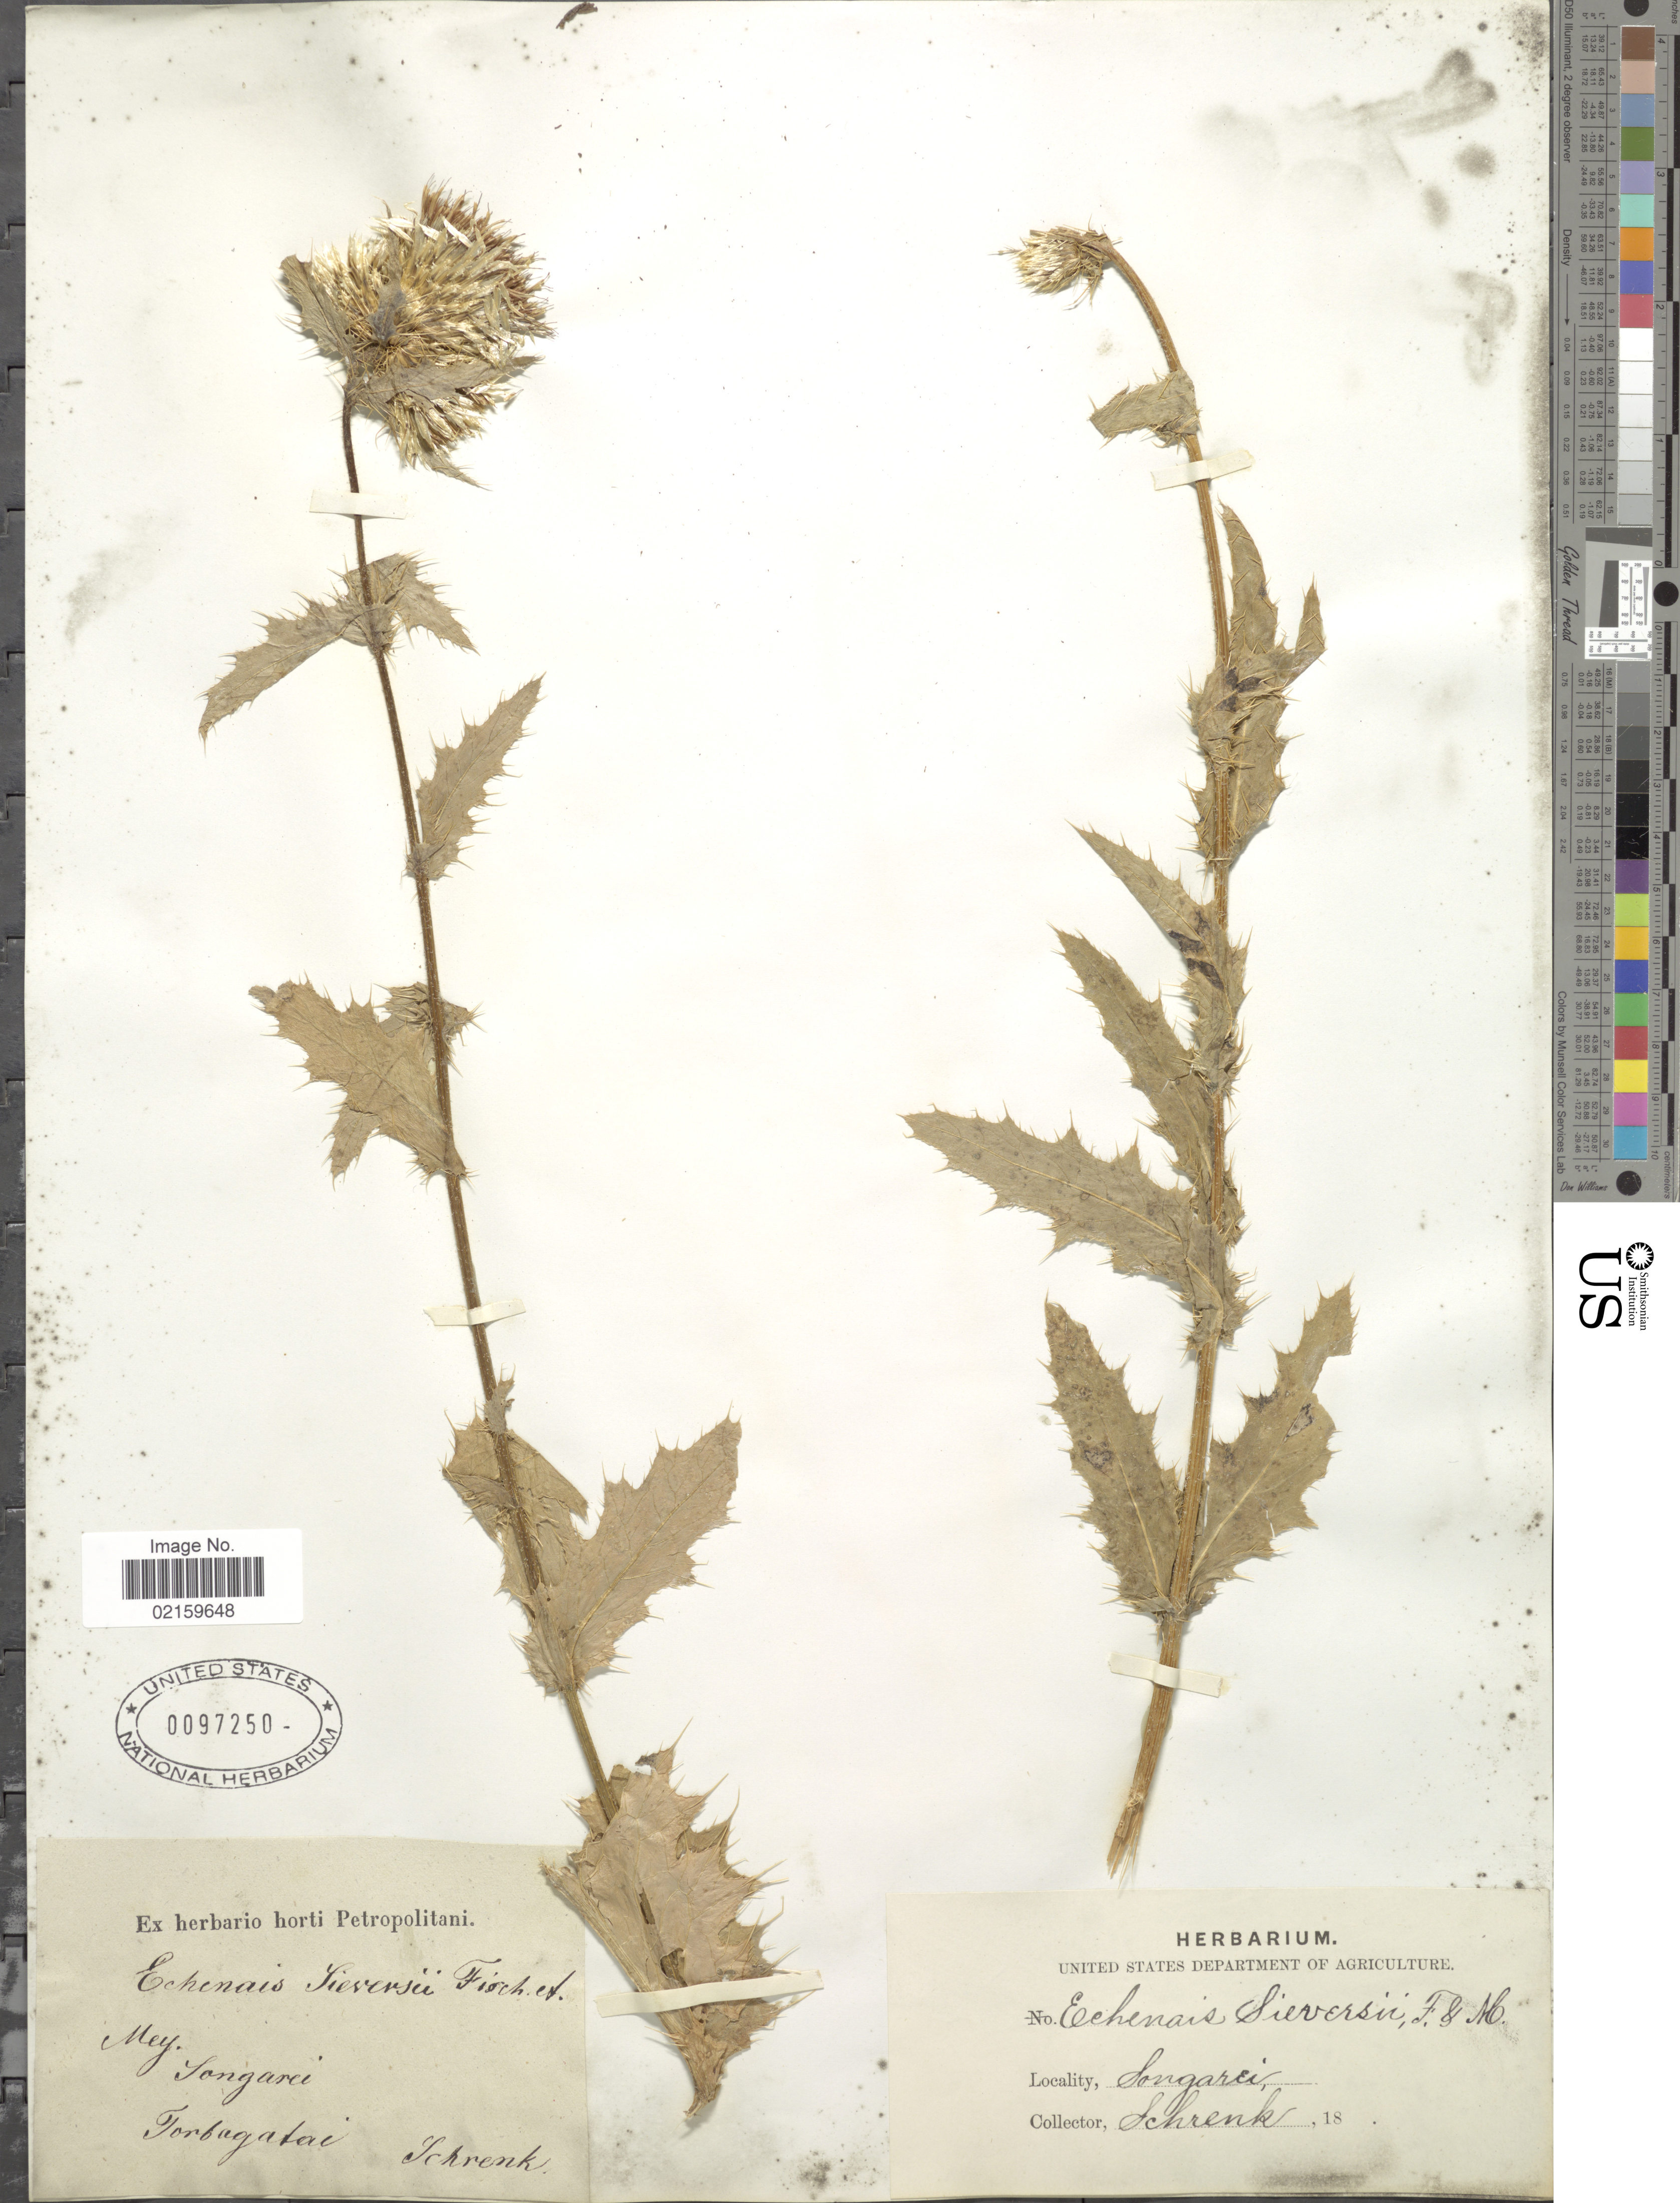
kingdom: Plantae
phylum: Tracheophyta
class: Magnoliopsida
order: Asterales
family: Asteraceae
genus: Cirsium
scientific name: Cirsium sieversii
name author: (Fisch. & C.A. Mey.) Petr.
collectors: Schrenk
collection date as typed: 18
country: Mali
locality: Mey. Songarei. Torbagatai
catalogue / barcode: US 97250